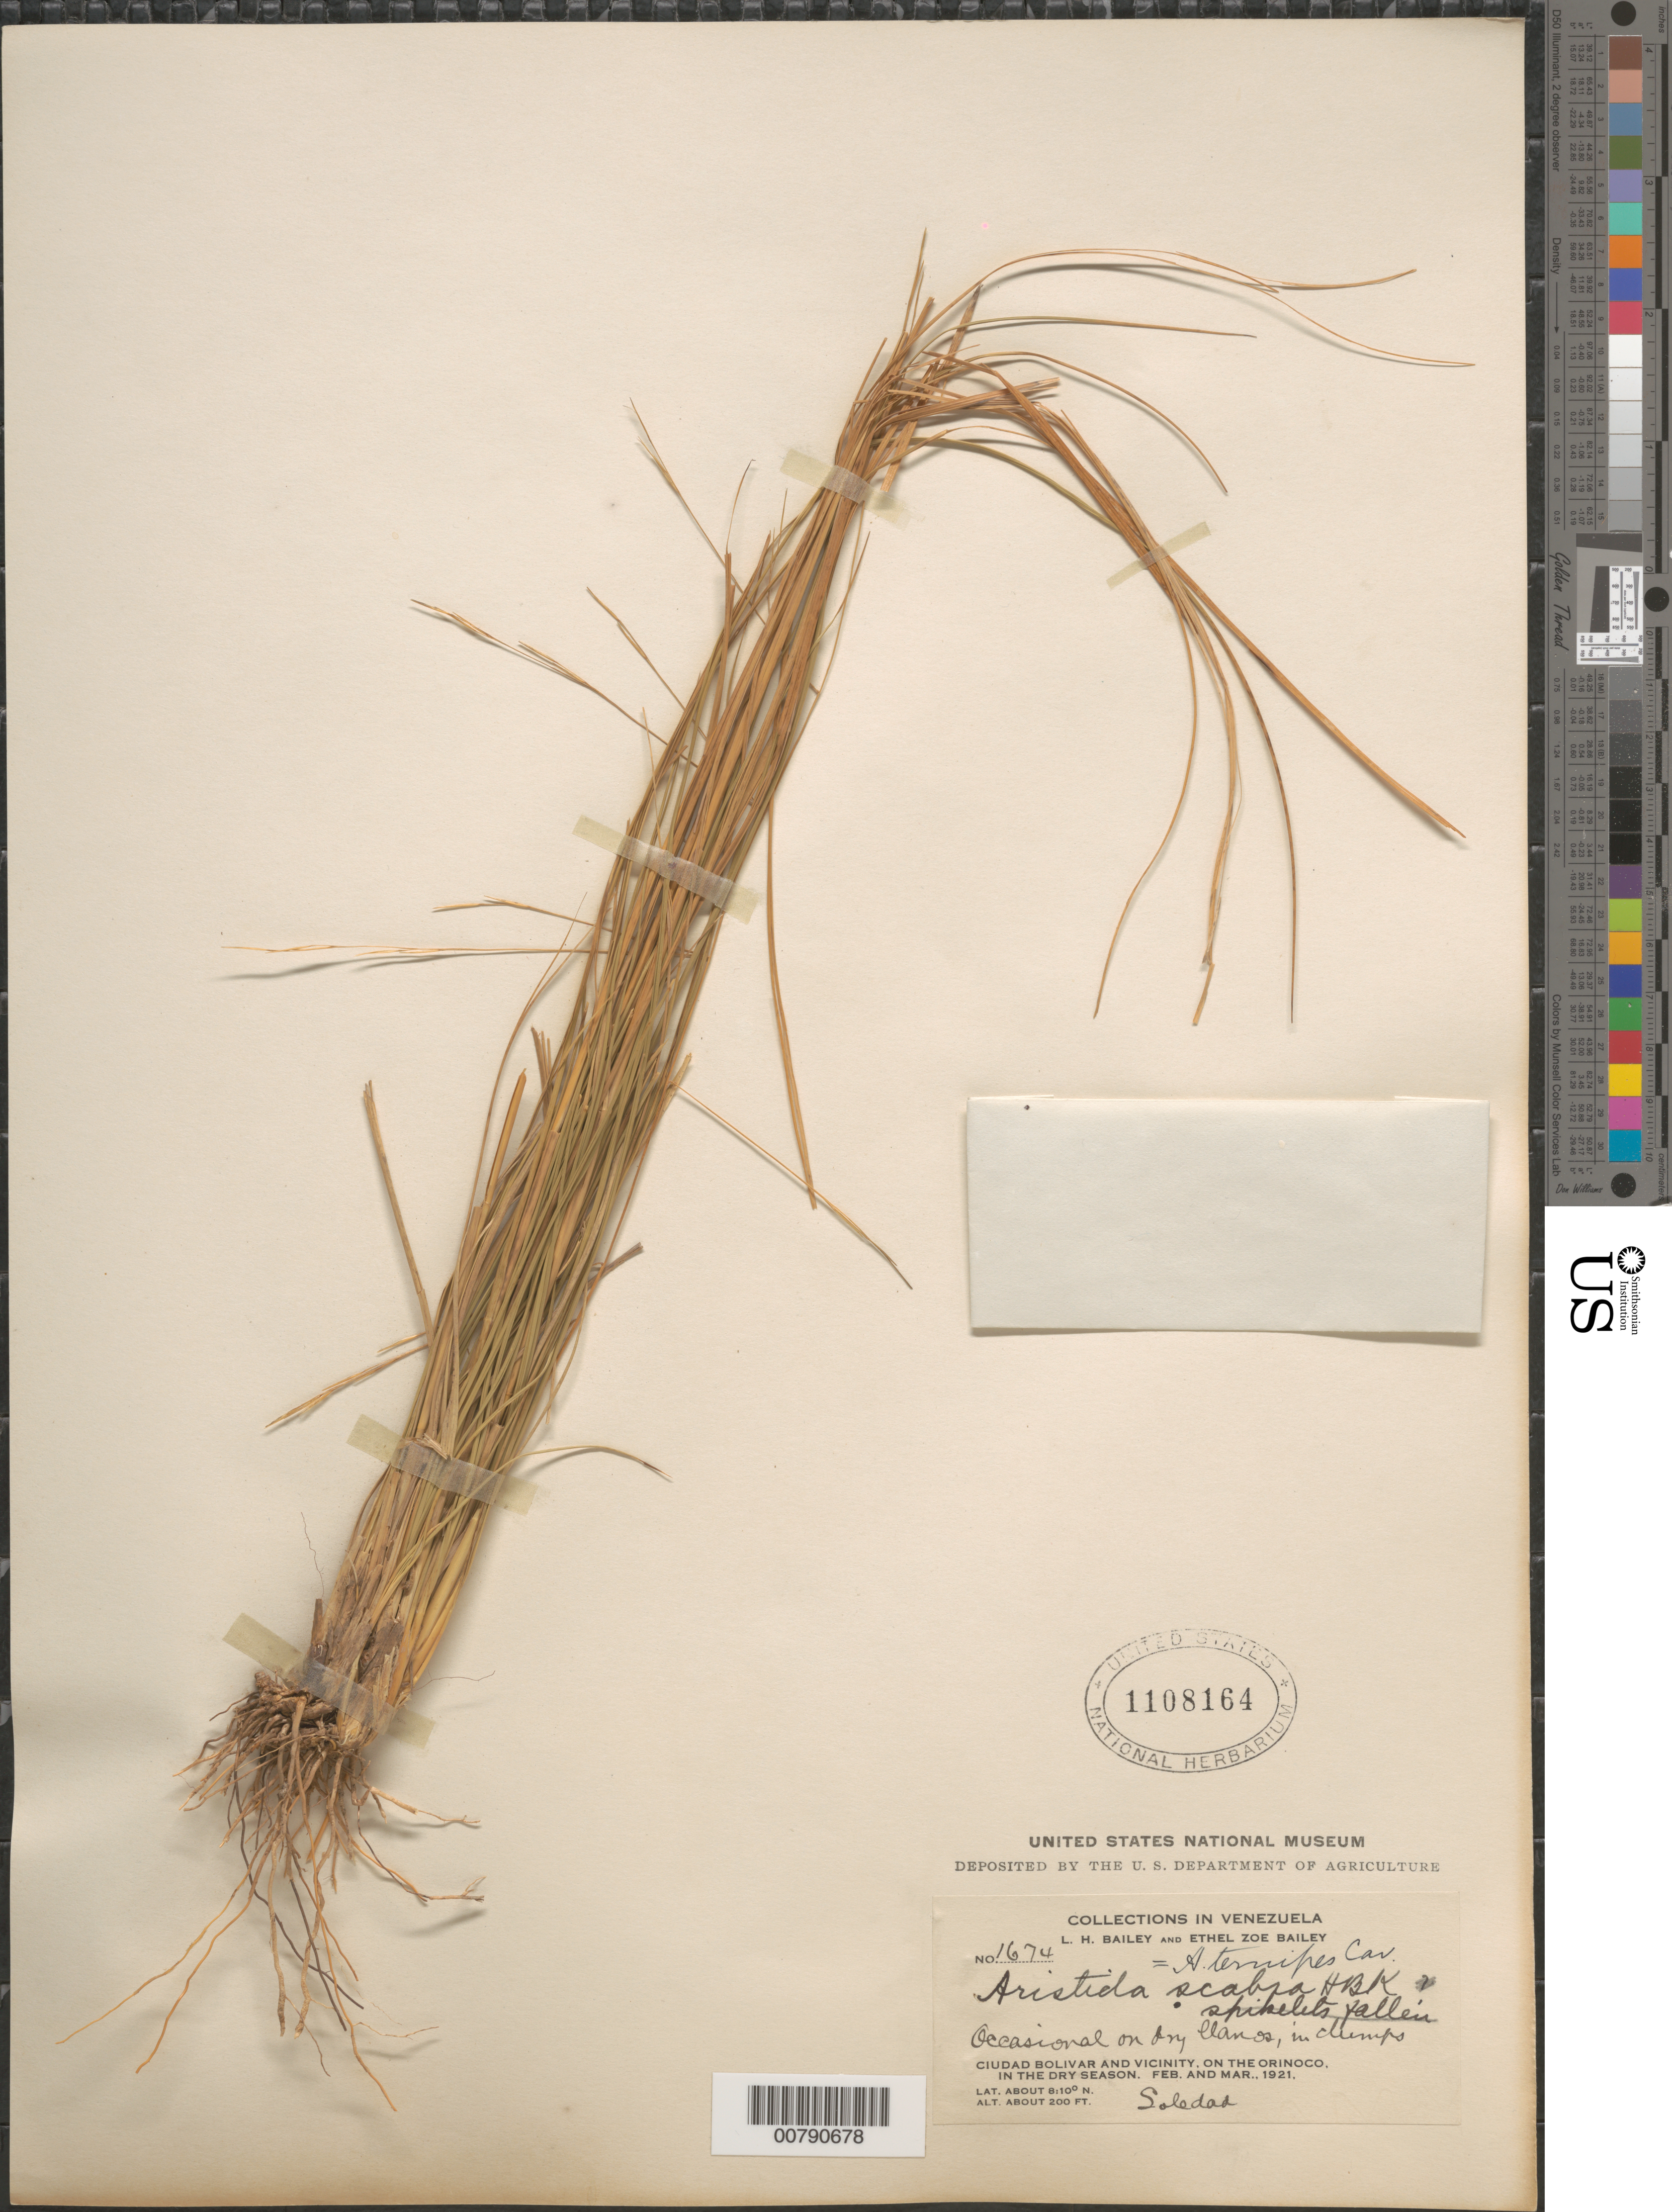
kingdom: Plantae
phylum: Tracheophyta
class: Liliopsida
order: Poales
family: Poaceae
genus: Aristida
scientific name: Aristida ternipes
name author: Cav.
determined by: Davidse, Gerrit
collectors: L. H. Bailey & E. Z. Bailey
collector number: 1674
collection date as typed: Feb-21 and Mar-21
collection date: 1921-02,1921-03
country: Venezuela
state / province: Bolívar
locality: Ciudad Bolívar and vicinity, Orinoco R.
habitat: Dry llanos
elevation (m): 61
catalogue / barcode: US 1108164